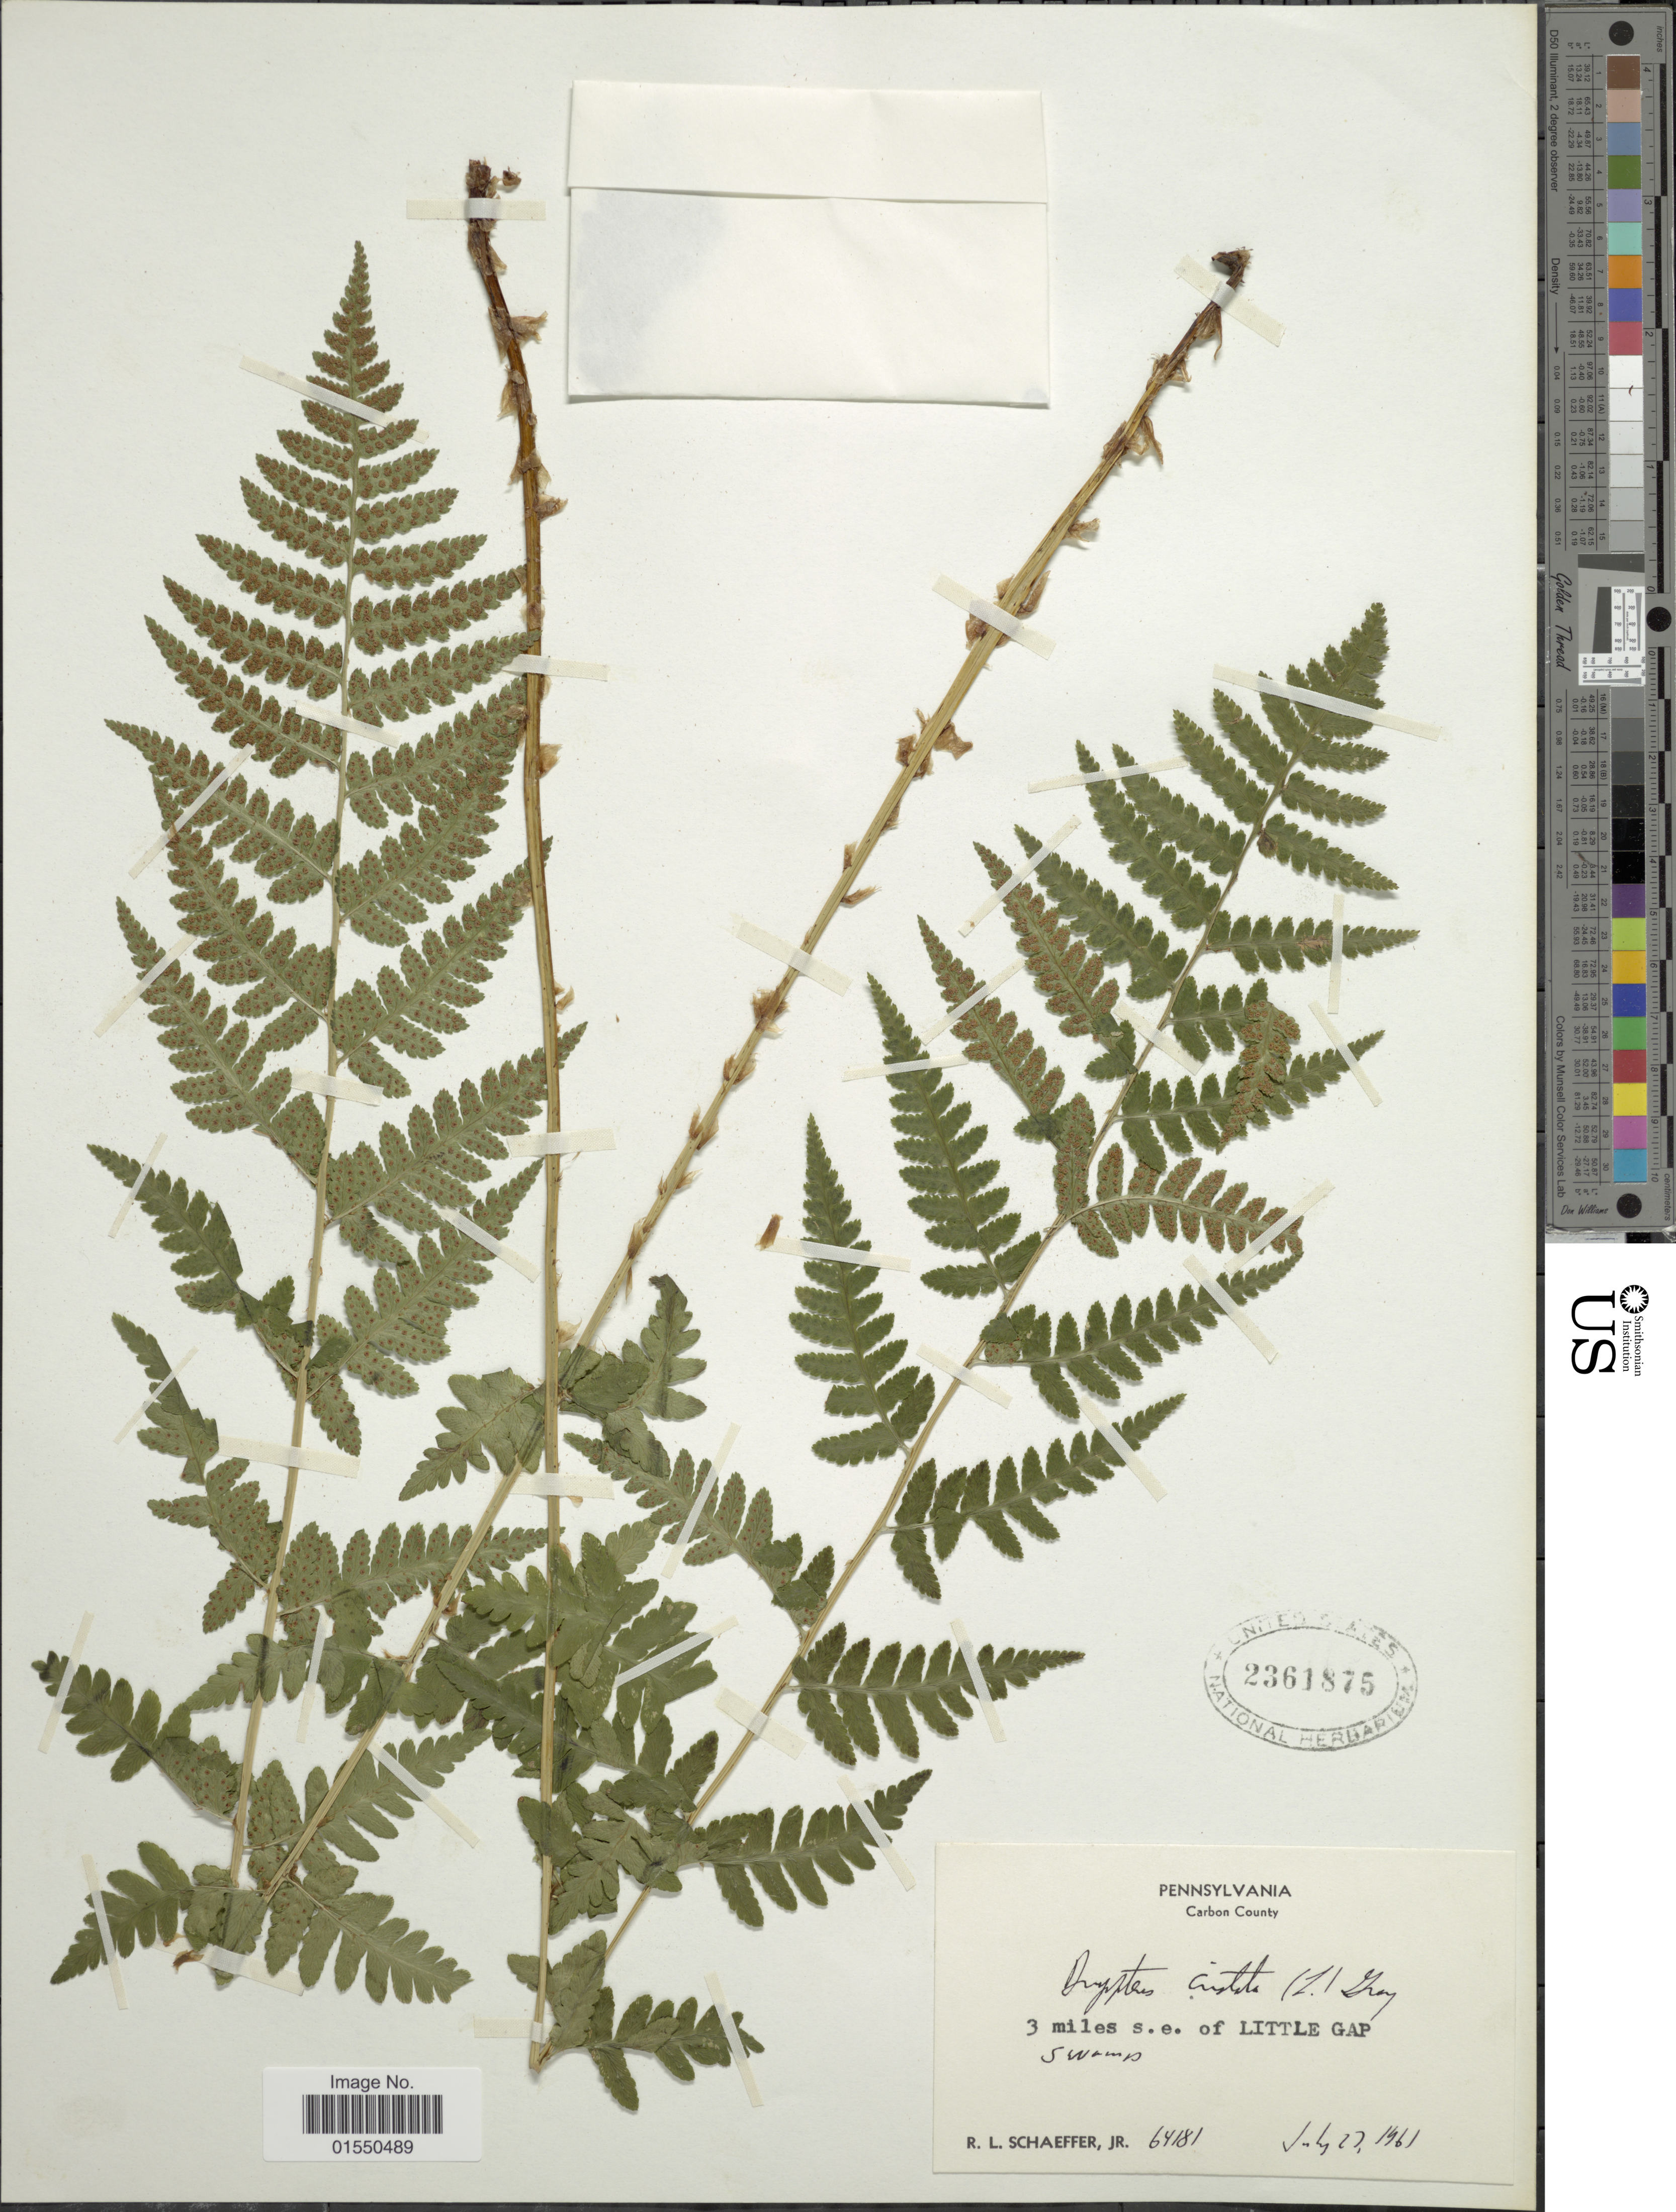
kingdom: Plantae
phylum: Tracheophyta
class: Polypodiopsida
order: Polypodiales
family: Dryopteridaceae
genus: Dryopteris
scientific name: Dryopteris cristata var. spinulosa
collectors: R. Schaeffer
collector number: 64181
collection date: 1964-07-27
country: United States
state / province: Pennsylvania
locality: Carbon County, 3 miles s.e. of Little Gap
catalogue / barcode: US 2361875